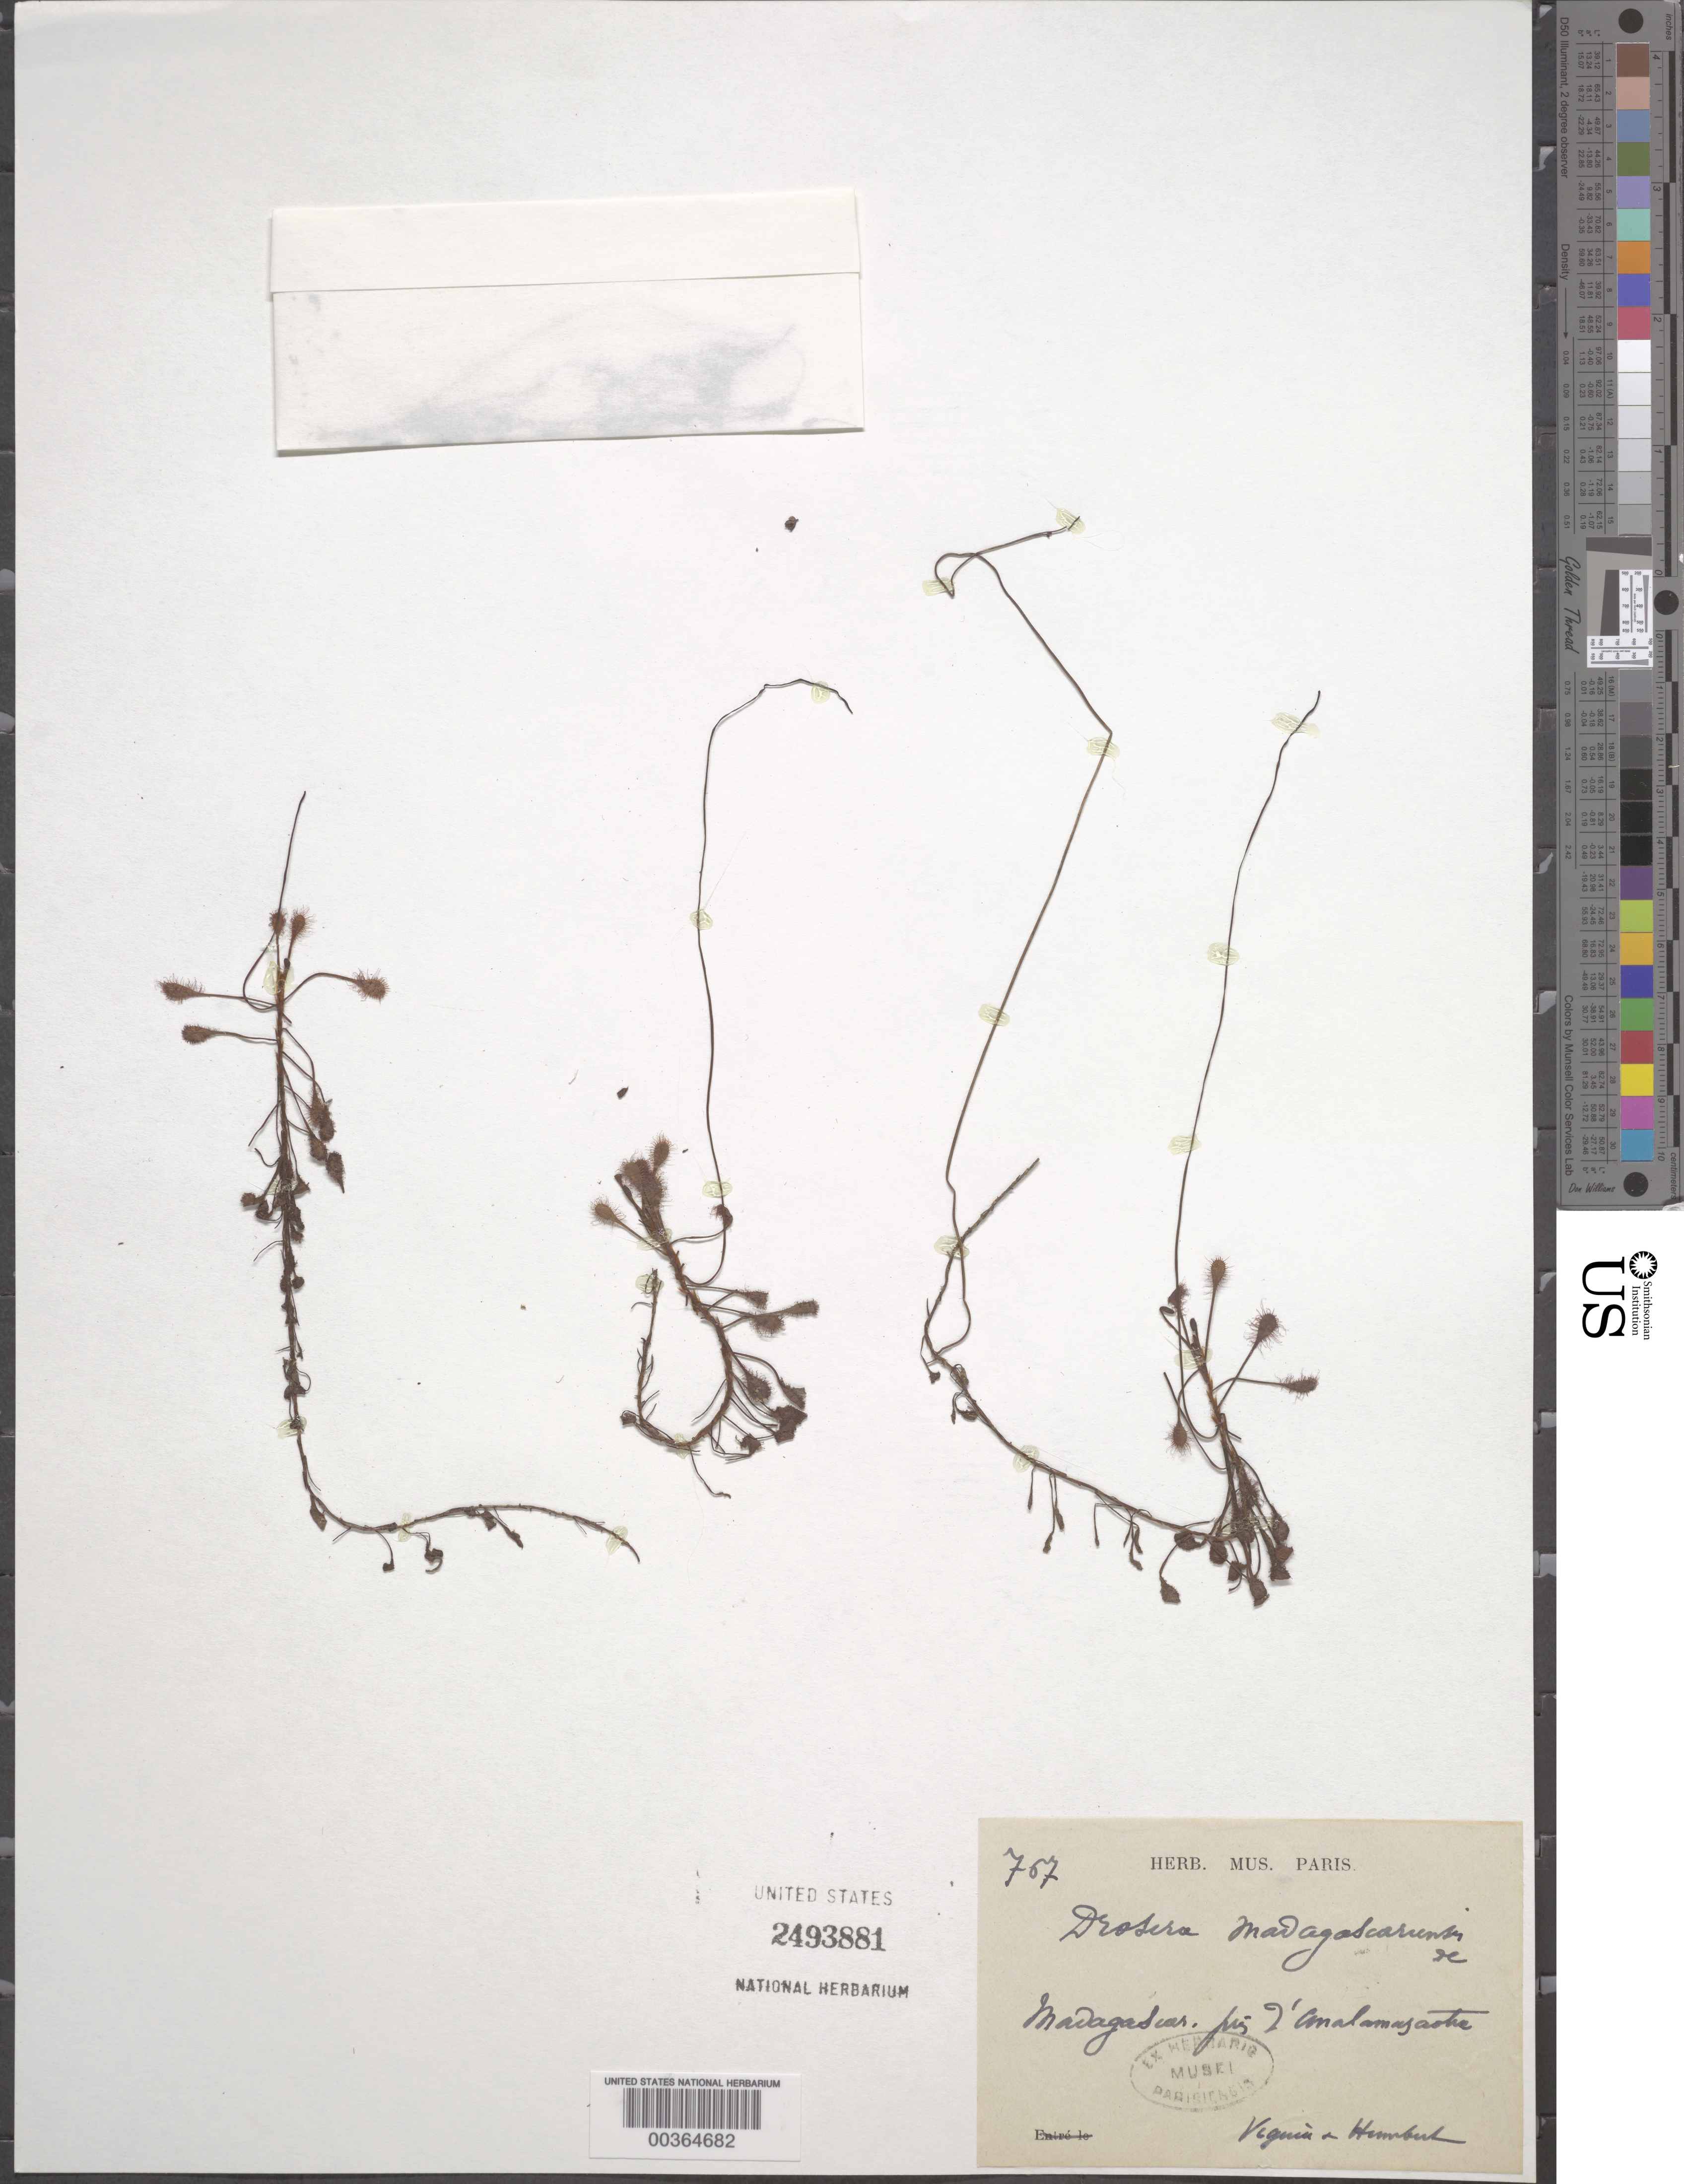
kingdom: Plantae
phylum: Tracheophyta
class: Magnoliopsida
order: Caryophyllales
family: Droseraceae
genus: Drosera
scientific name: Drosera madagascarensis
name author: DC.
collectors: R. Viguier & H. Humbert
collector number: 757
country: Madagascar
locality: Near l'amalamajastre (?)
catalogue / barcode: US 2493881